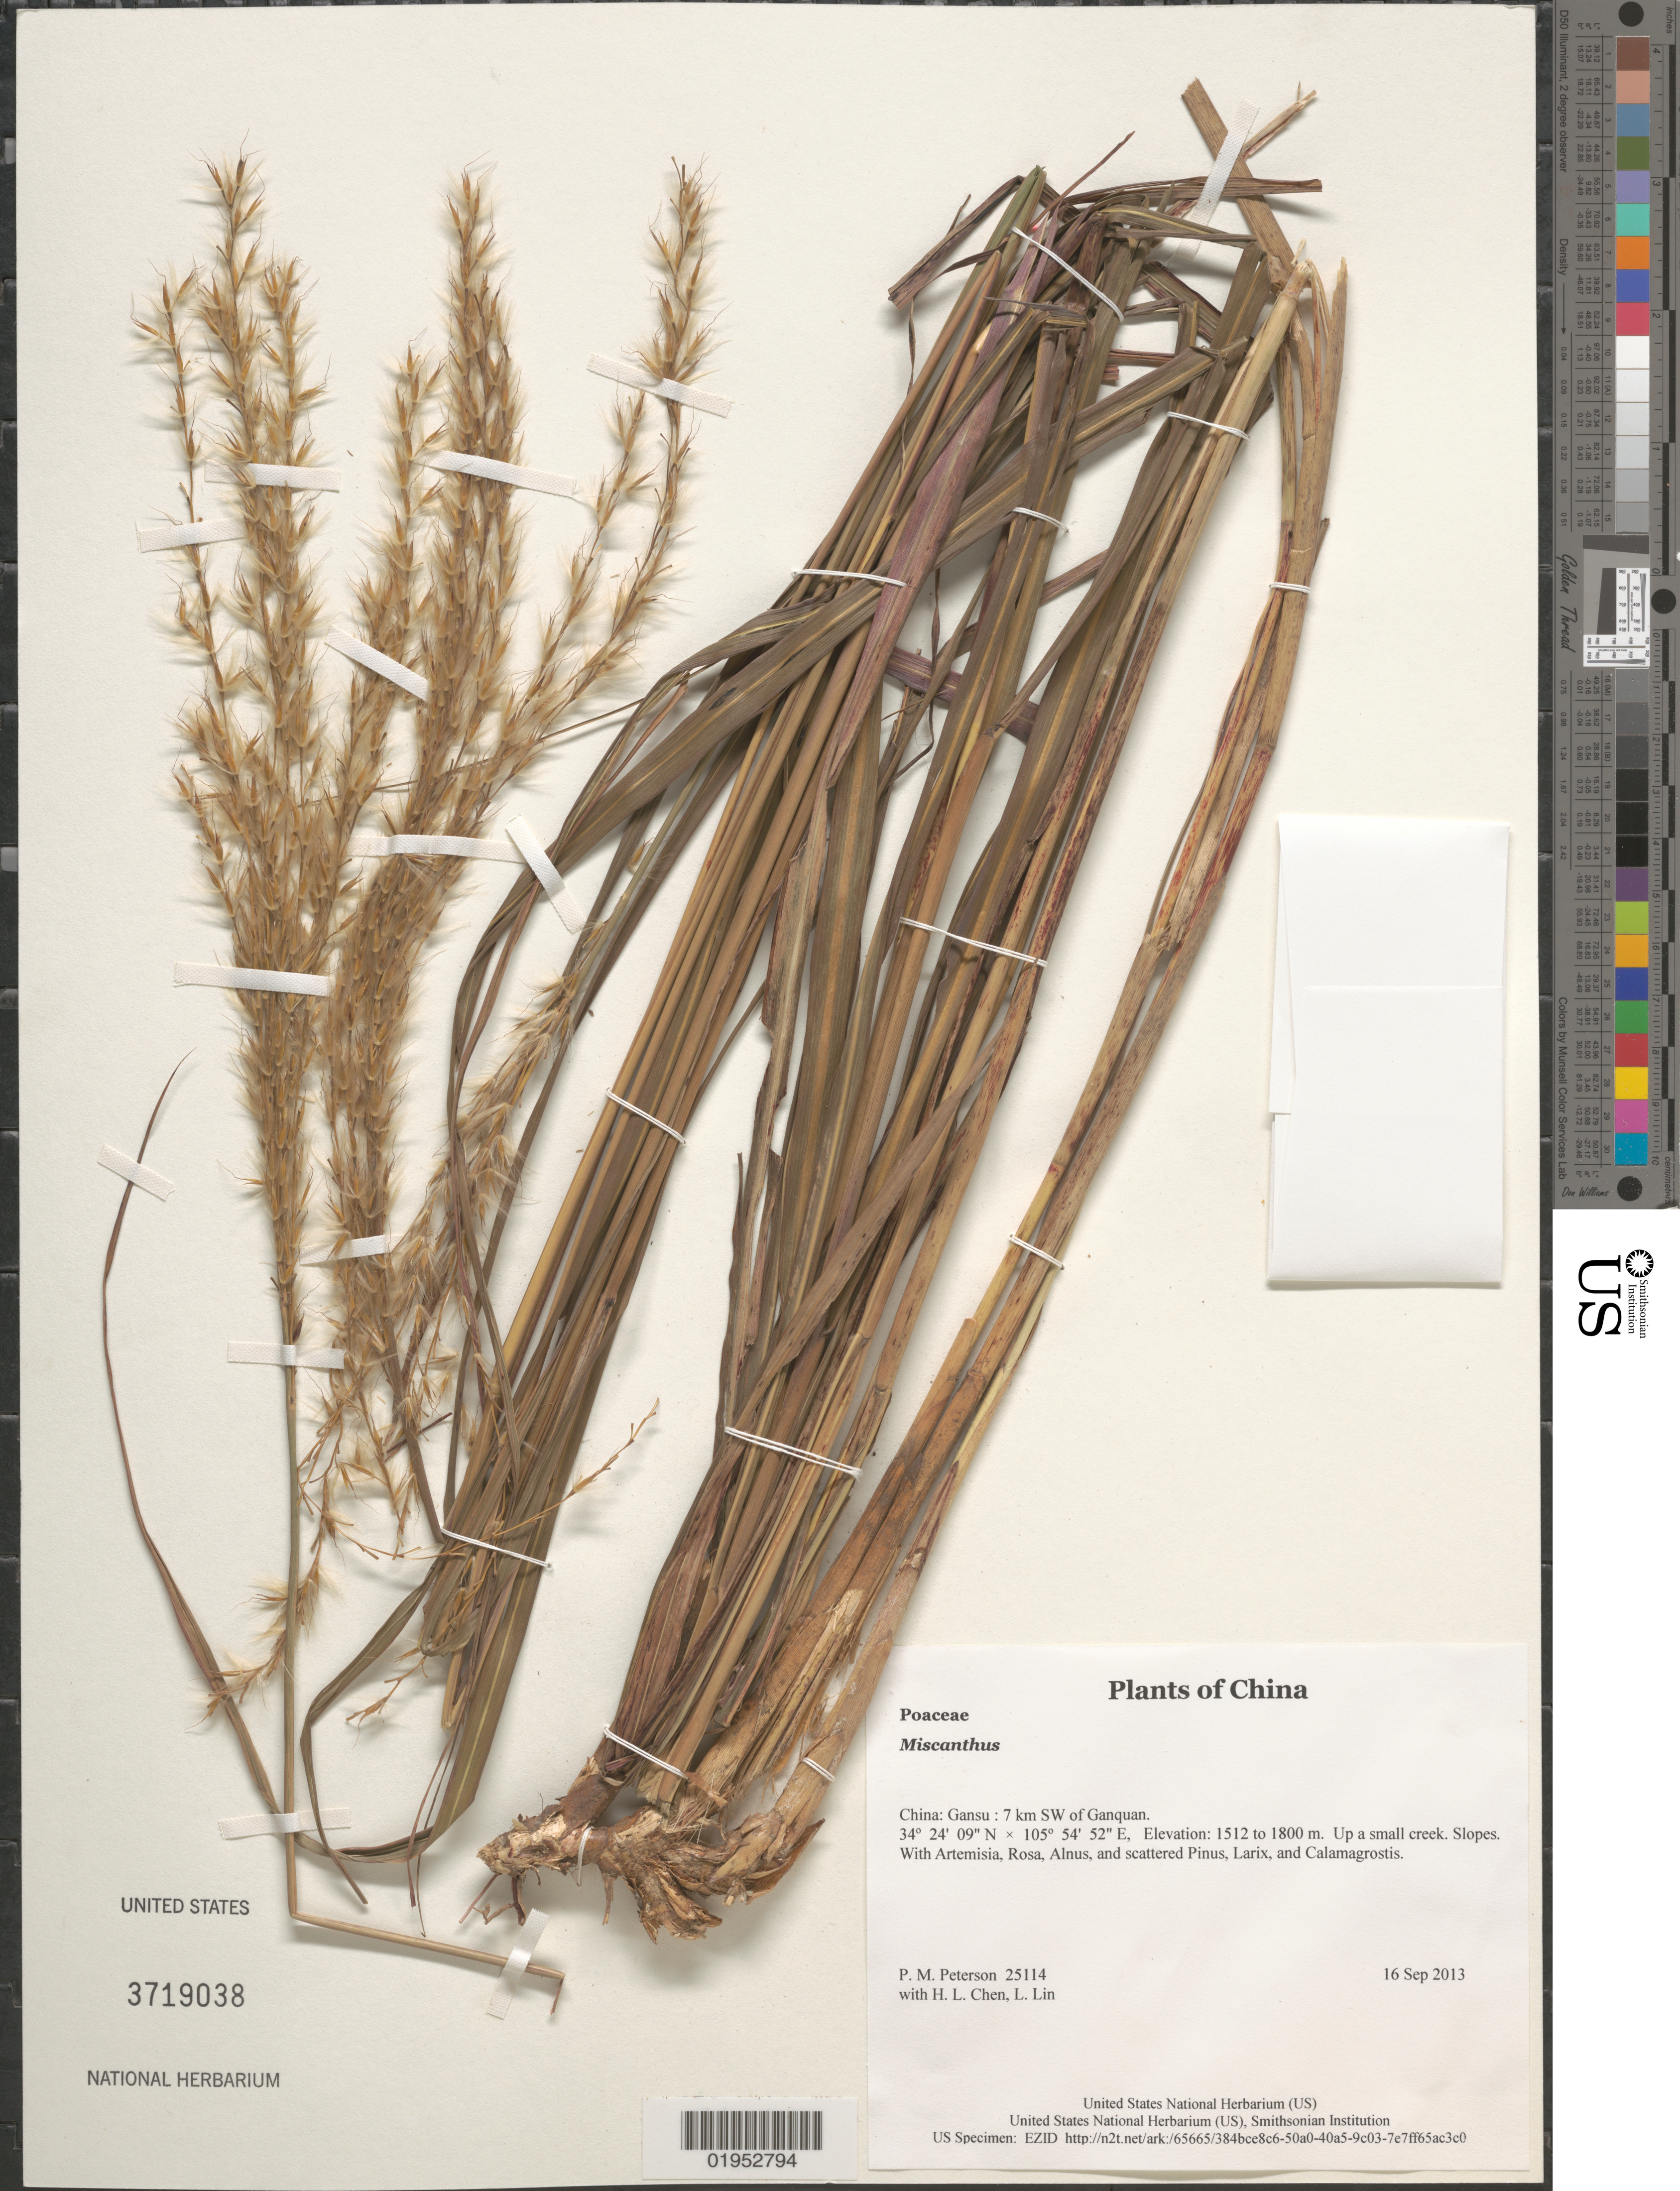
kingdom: Plantae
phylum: Tracheophyta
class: Liliopsida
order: Poales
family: Poaceae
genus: Miscanthus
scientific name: Miscanthus sp.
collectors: P. M. Peterson, H. L. Chen & L. Lin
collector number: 25114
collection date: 2013-09-16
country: China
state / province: Gansu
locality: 7 km SW of Ganquan.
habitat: Up a small creek. Slopes.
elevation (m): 1512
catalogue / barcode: US 3719038